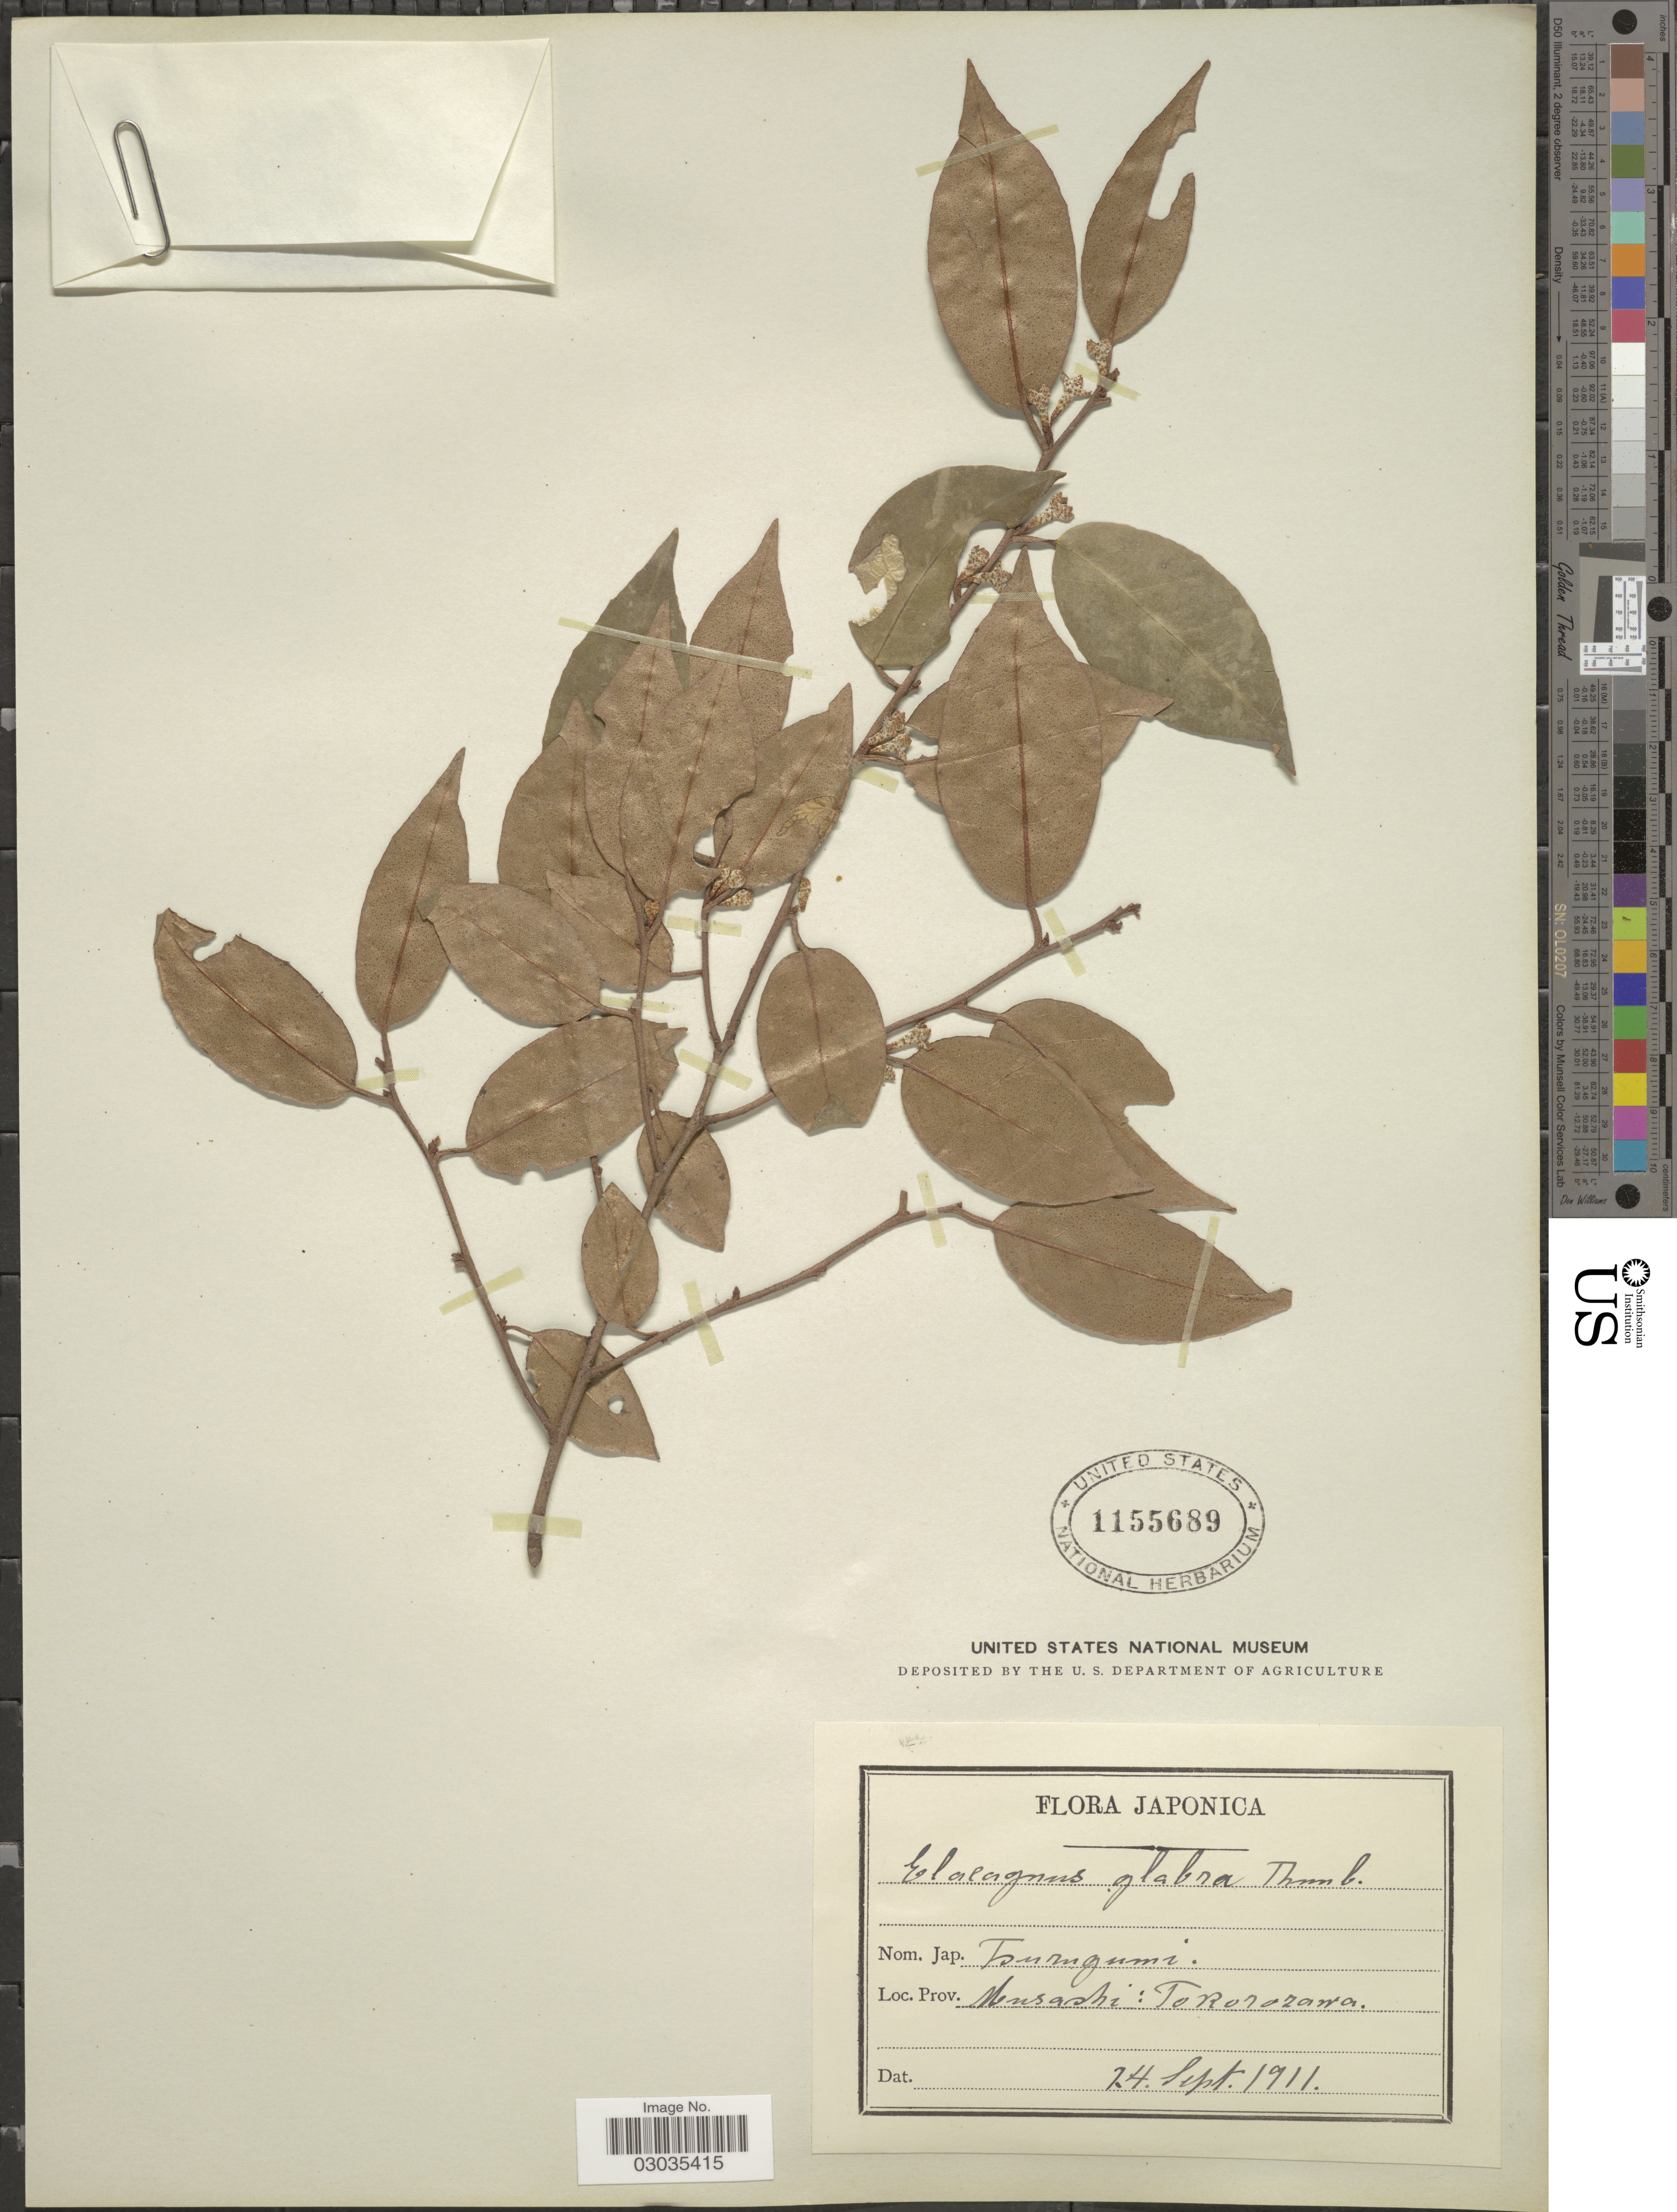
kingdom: Plantae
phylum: Tracheophyta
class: Magnoliopsida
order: Rosales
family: Elaeagnaceae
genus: Elaeagnus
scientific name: Elaeagnus glabra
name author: Thunb.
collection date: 1911-09-24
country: Japan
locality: Musashi: Tokorozawa.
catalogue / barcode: US 1155689